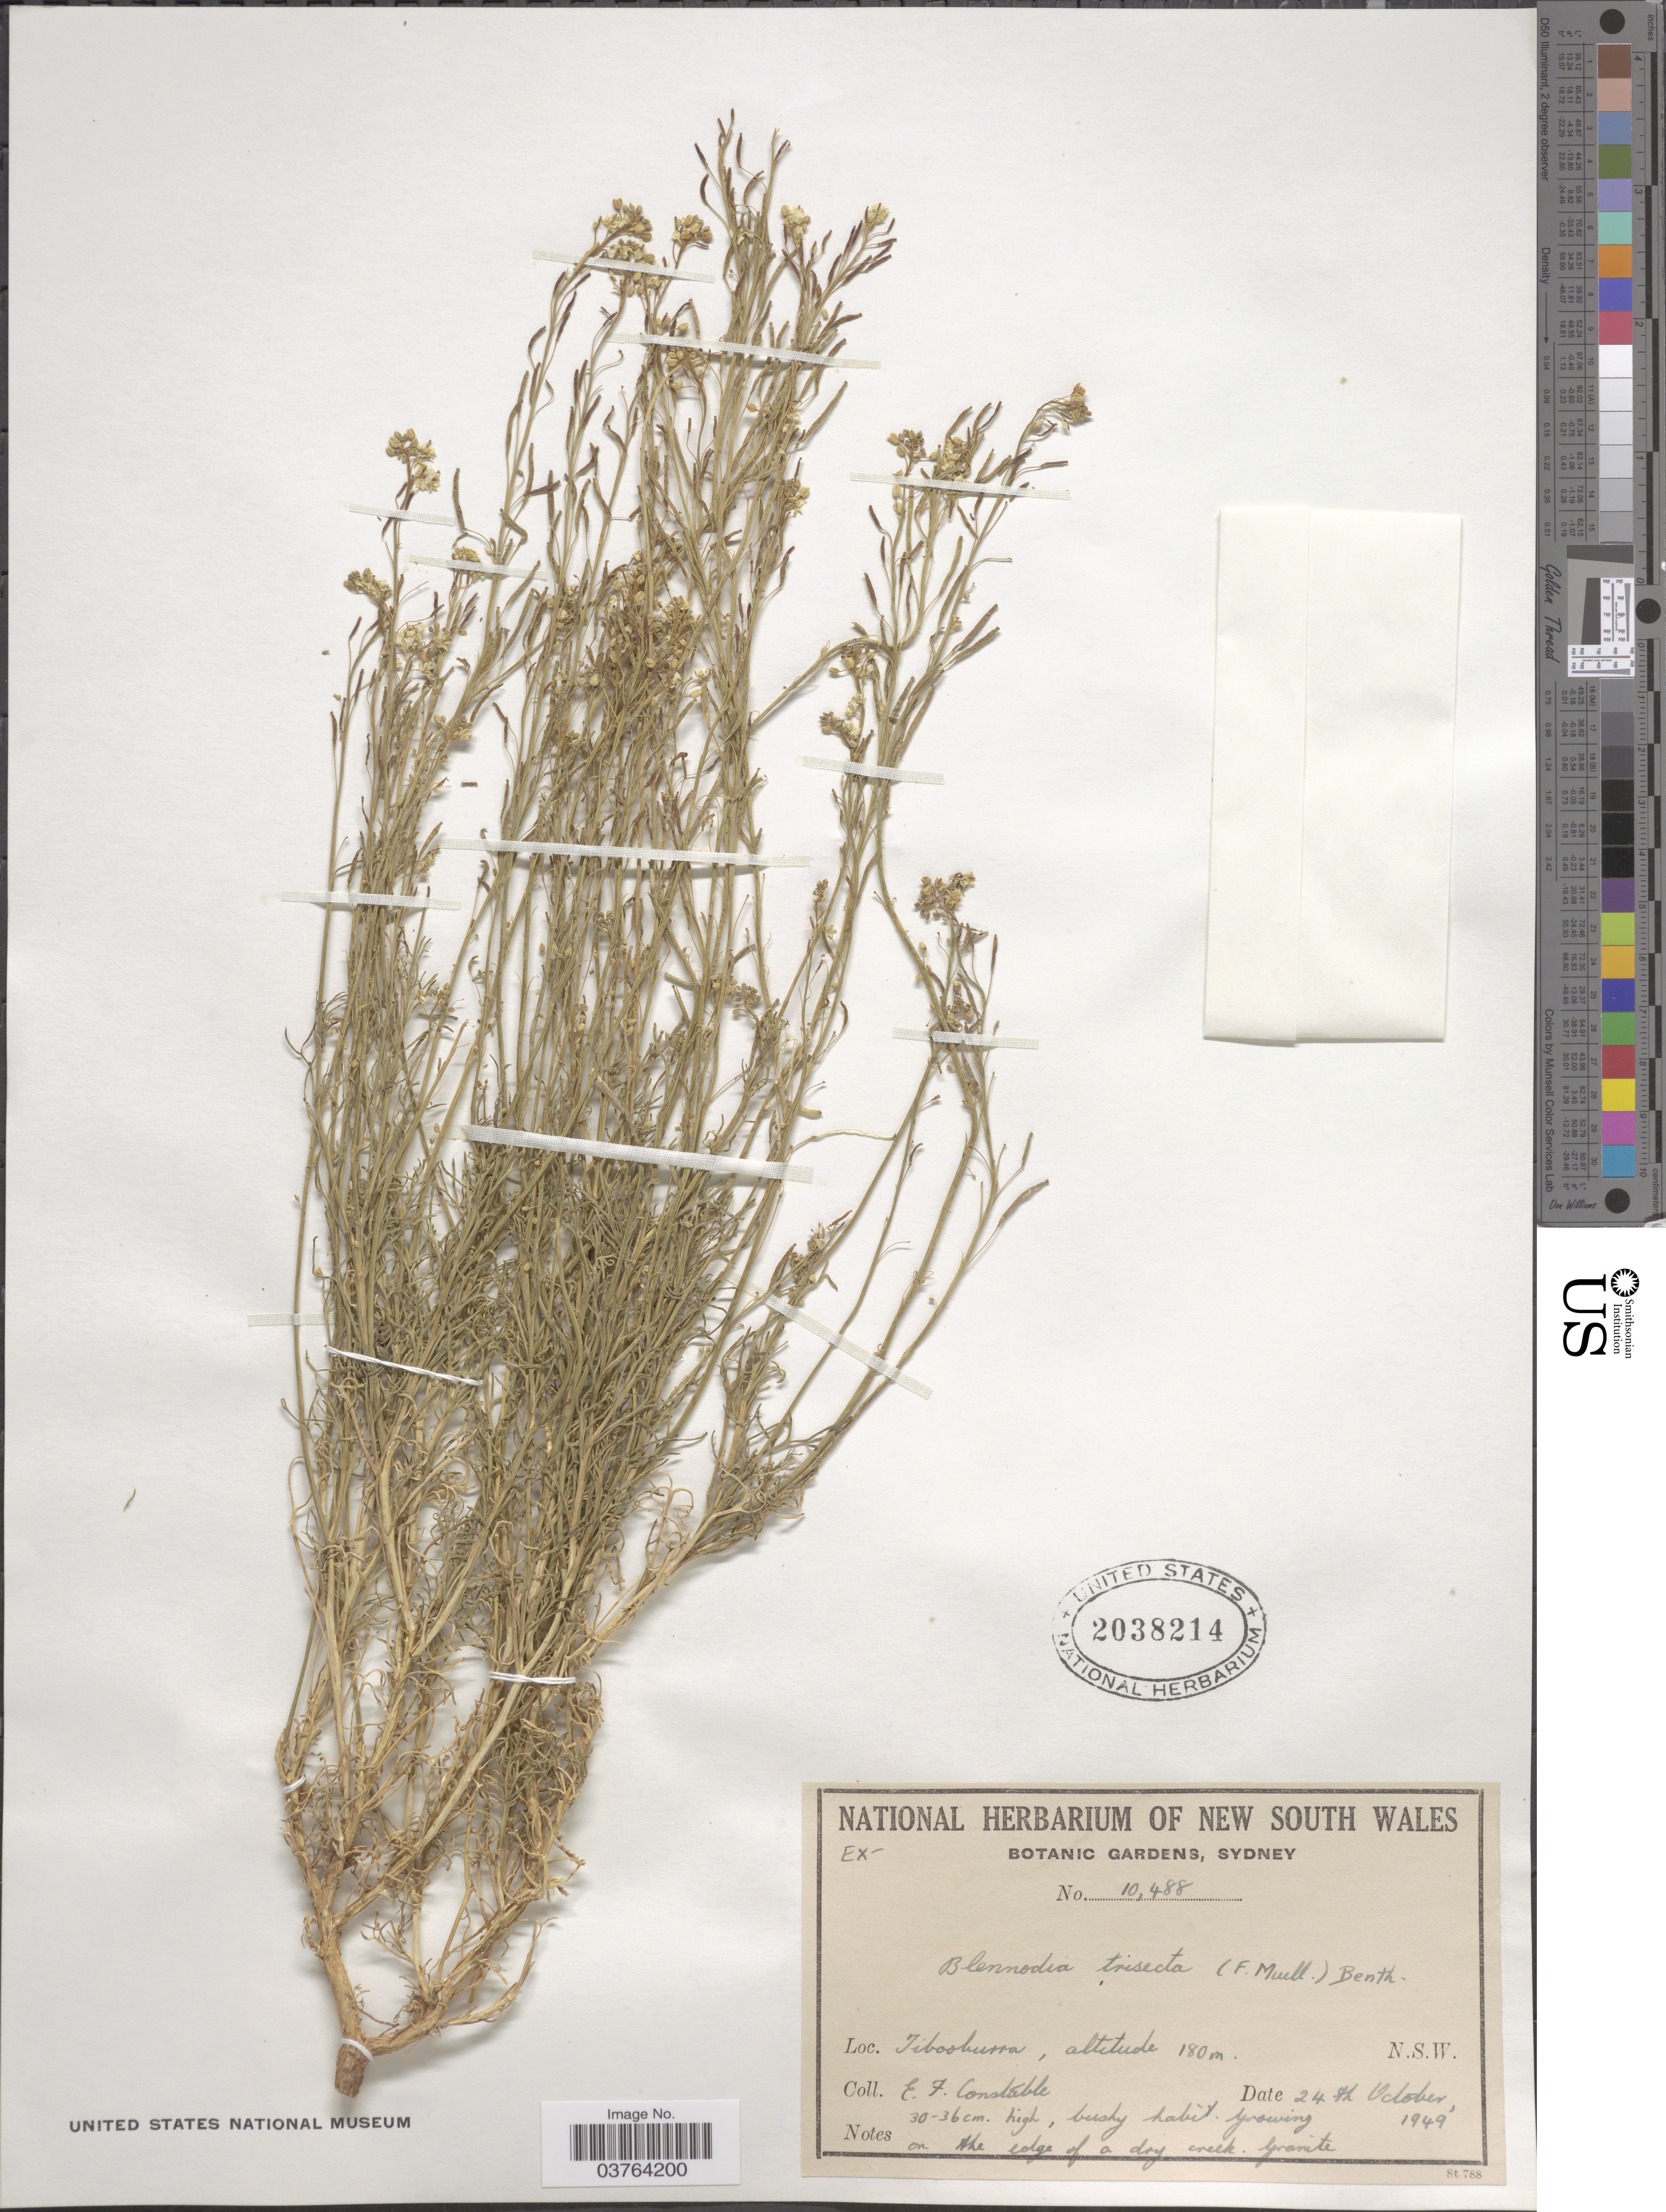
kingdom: Plantae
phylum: Tracheophyta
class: Magnoliopsida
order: Brassicales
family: Brassicaceae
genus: Blennodia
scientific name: Blennodia trisecta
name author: Benth.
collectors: E. F. Constable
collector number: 10488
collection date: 1949-10-24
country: Australia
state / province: New South Wales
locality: Tibooburra.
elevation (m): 180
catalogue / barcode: US 2038214